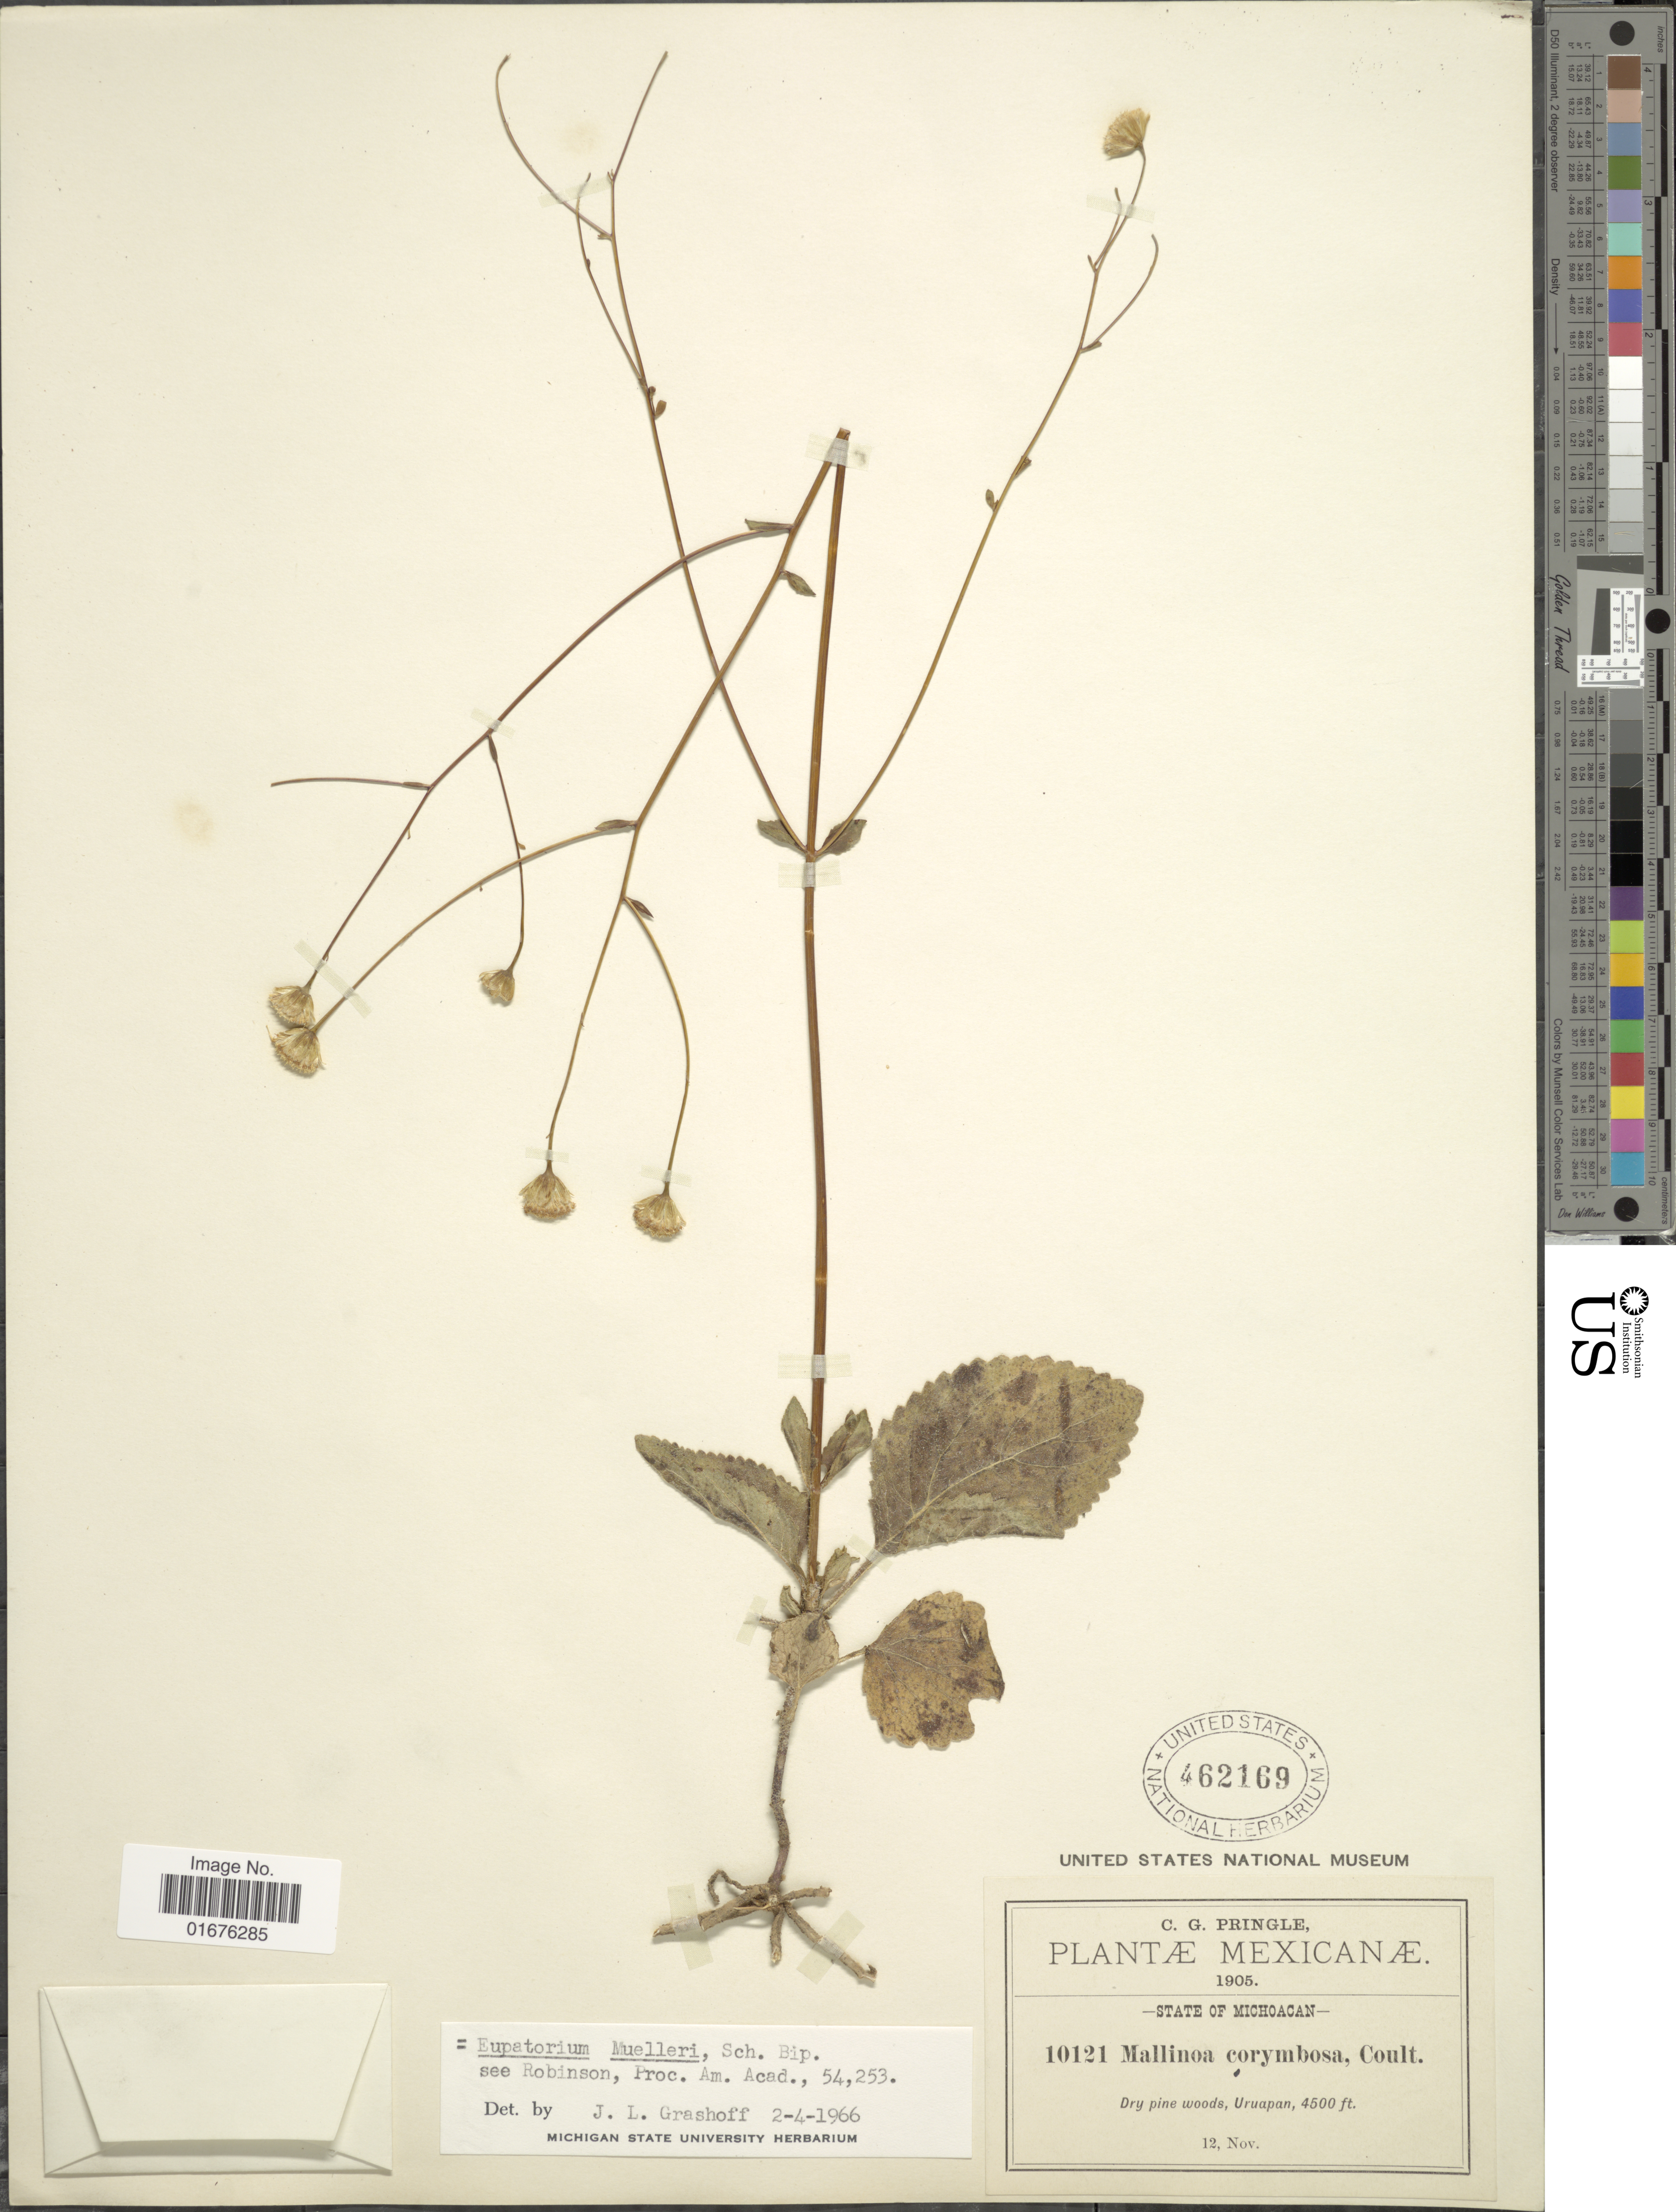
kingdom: Plantae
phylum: Tracheophyta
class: Magnoliopsida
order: Asterales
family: Asteraceae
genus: Ageratina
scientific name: Ageratina muelleri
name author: (Sch. Bip. ex Klatt) R.M. King & H. Rob.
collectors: C. G. Pringle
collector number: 10121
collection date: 1905-11-12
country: Mexico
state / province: Michoacán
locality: Dry pine woods, Uruapan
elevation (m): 1372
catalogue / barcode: US 462169